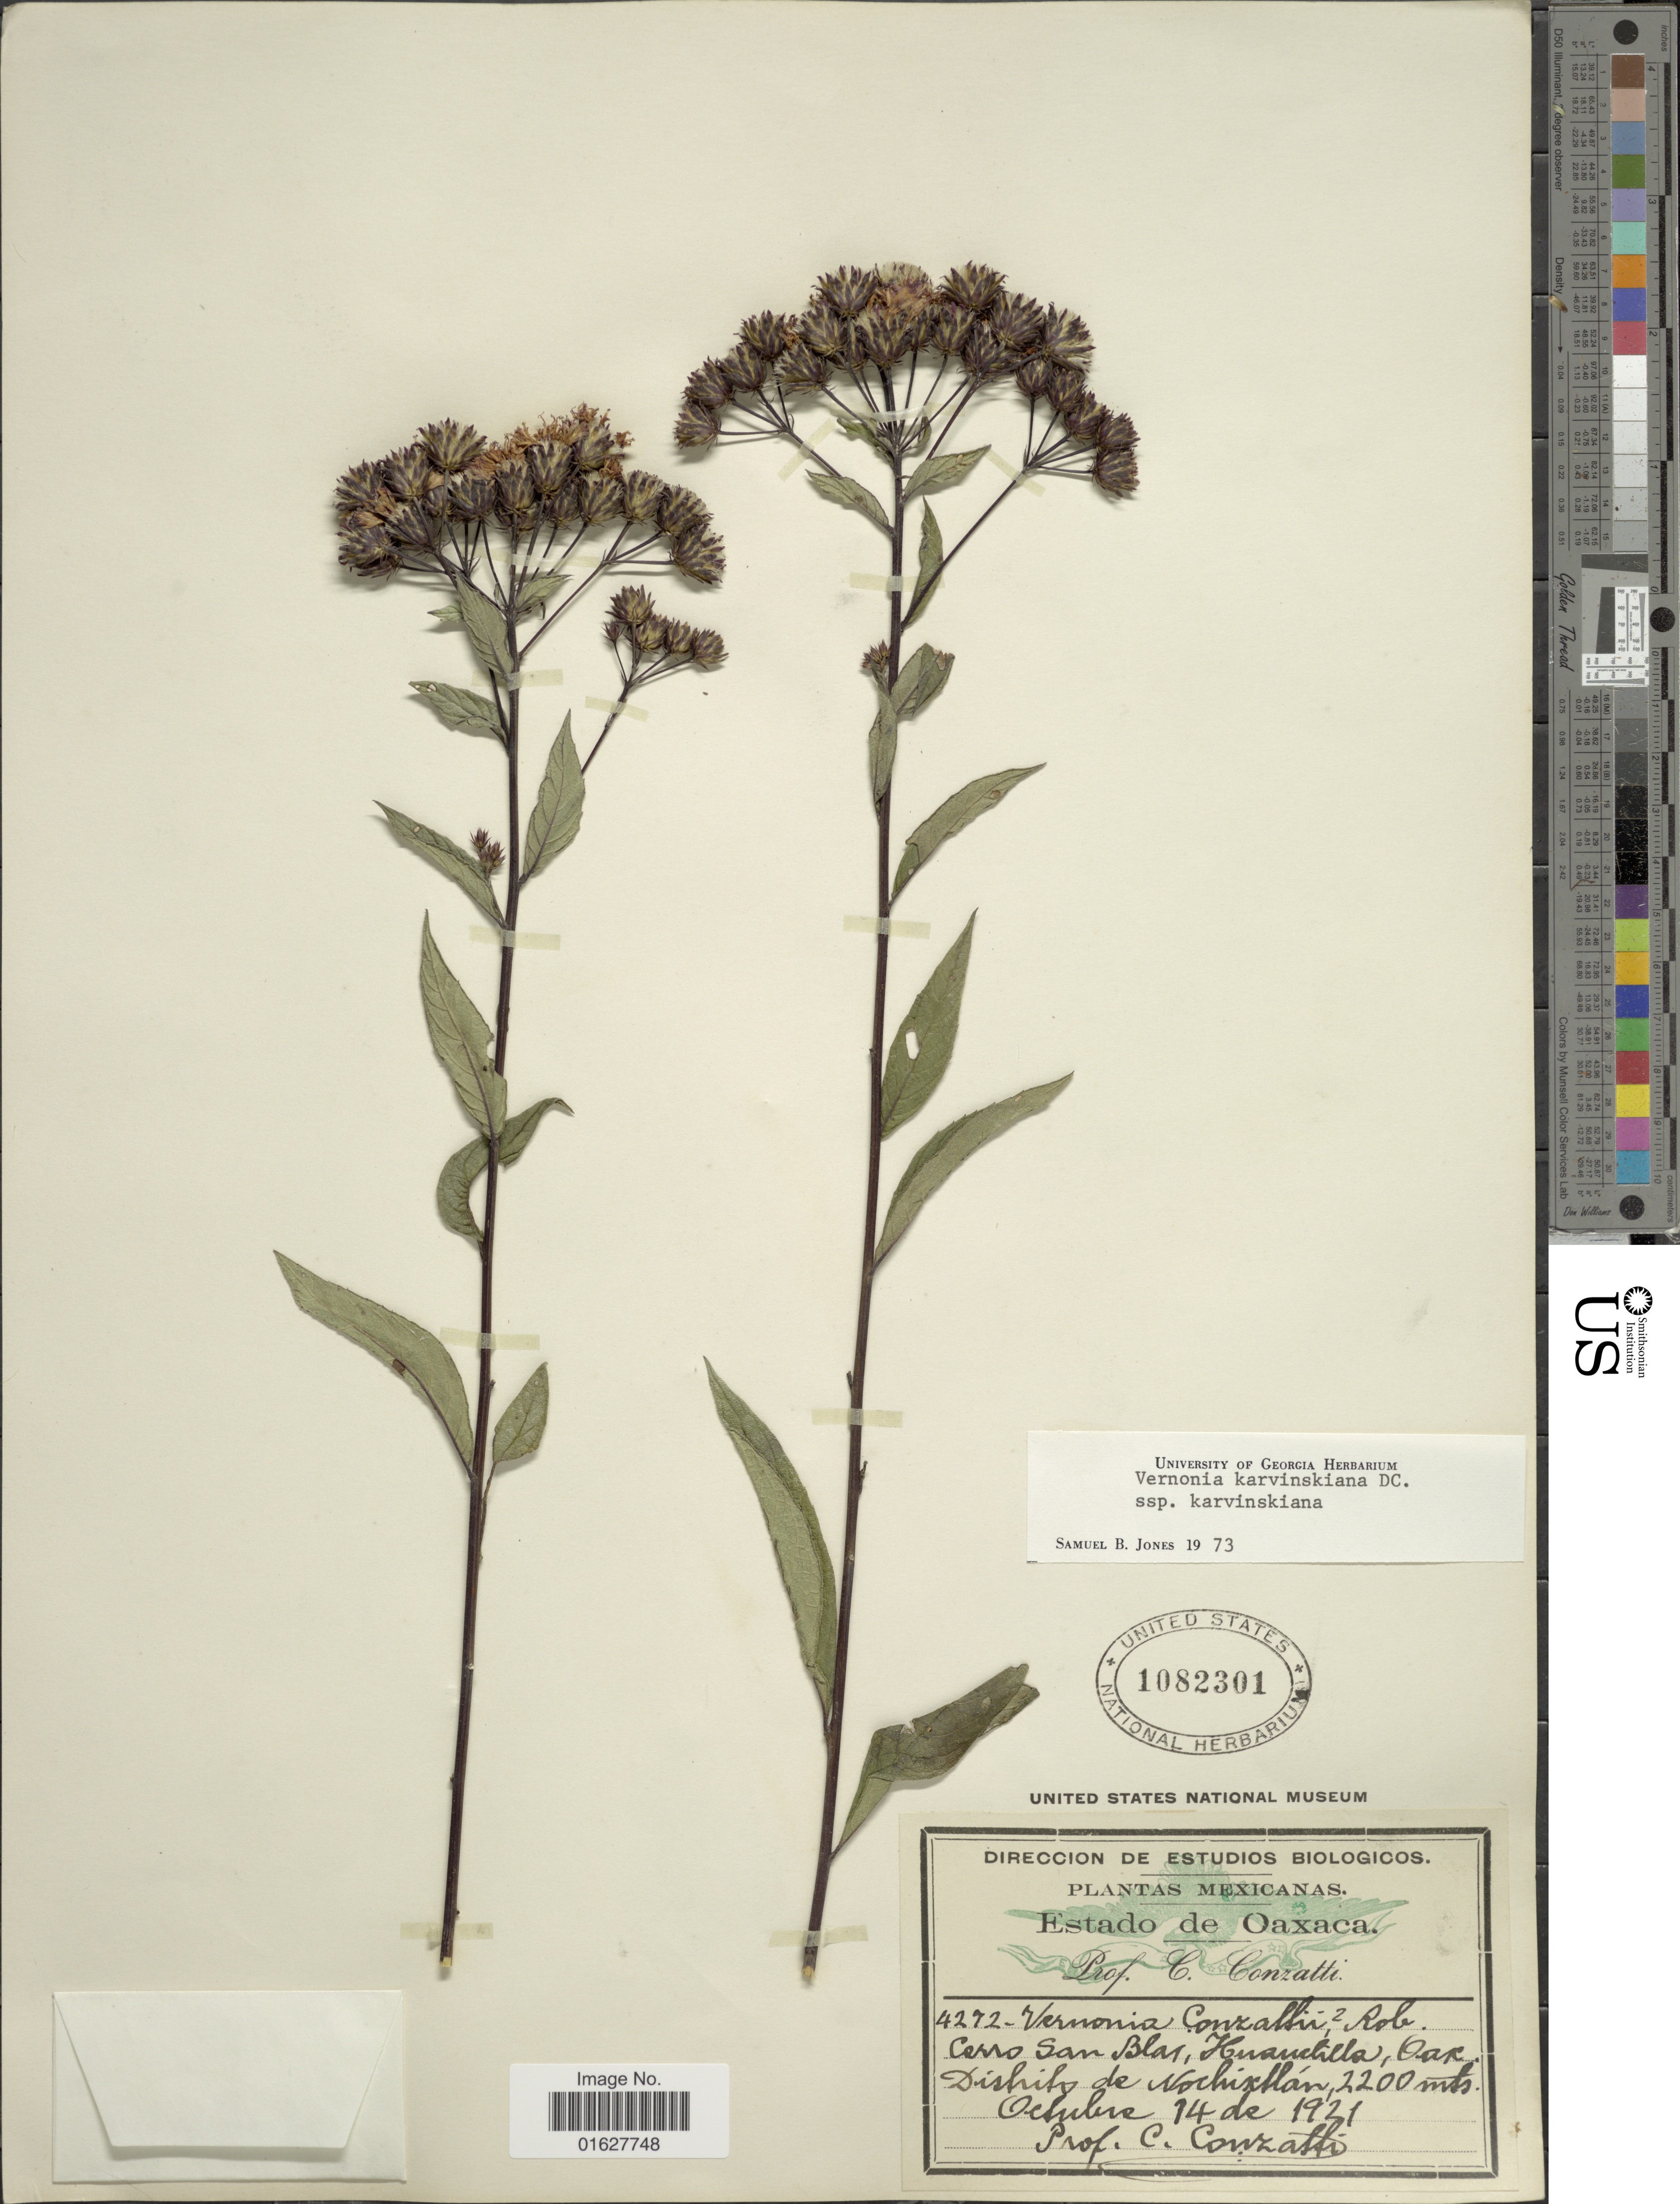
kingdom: Plantae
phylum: Tracheophyta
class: Magnoliopsida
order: Asterales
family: Asteraceae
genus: Vernonia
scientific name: Vernonia karwinskiana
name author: DC.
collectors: C. Conzatti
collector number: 4272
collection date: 1921-10-14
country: Mexico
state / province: Oaxaca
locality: Cerro San Blás, Huauclilla, Distrito de Nochixtlan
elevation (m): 2200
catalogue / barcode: US 1082301